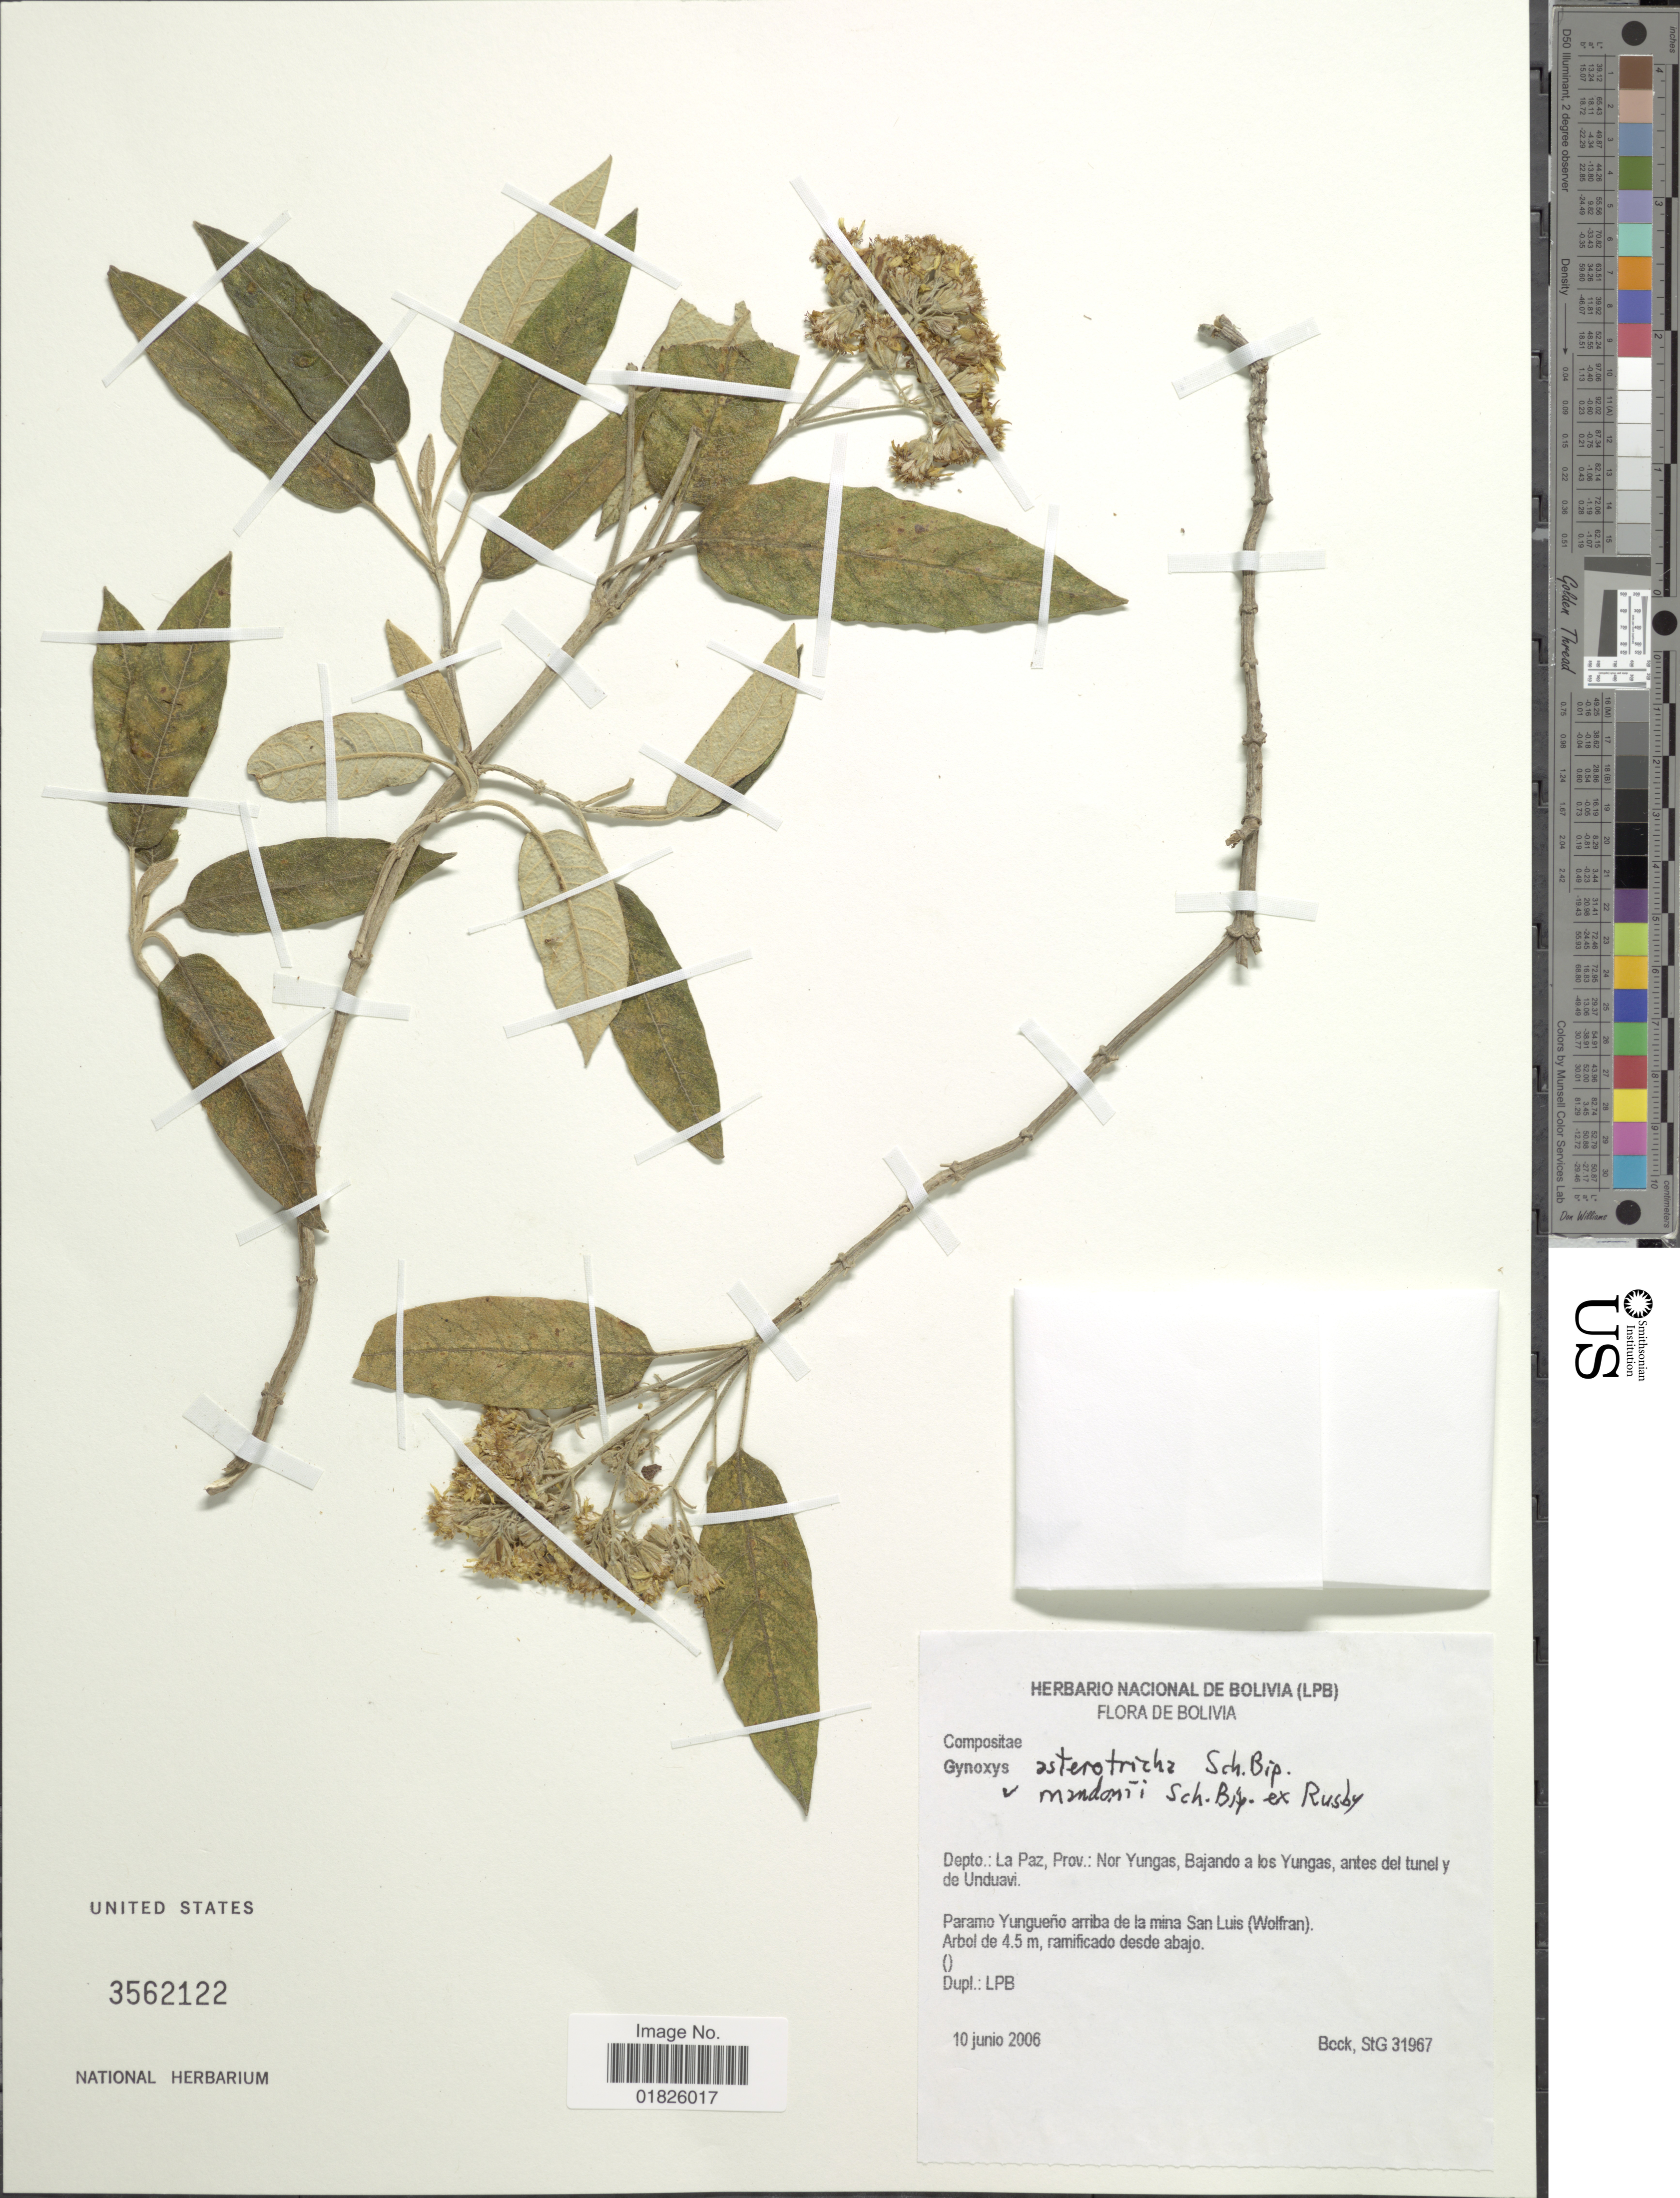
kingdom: Plantae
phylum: Tracheophyta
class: Magnoliopsida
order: Asterales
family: Asteraceae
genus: Gynoxys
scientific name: Gynoxys asterotricha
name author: Sch. Bip.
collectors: S. G. Beck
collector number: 31967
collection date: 2006-06-10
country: Bolivia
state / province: La Paz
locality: Prov. Nor Yungas, Bajando a los Yungas, antes del tunel y de Unduavi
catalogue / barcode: US 3562122